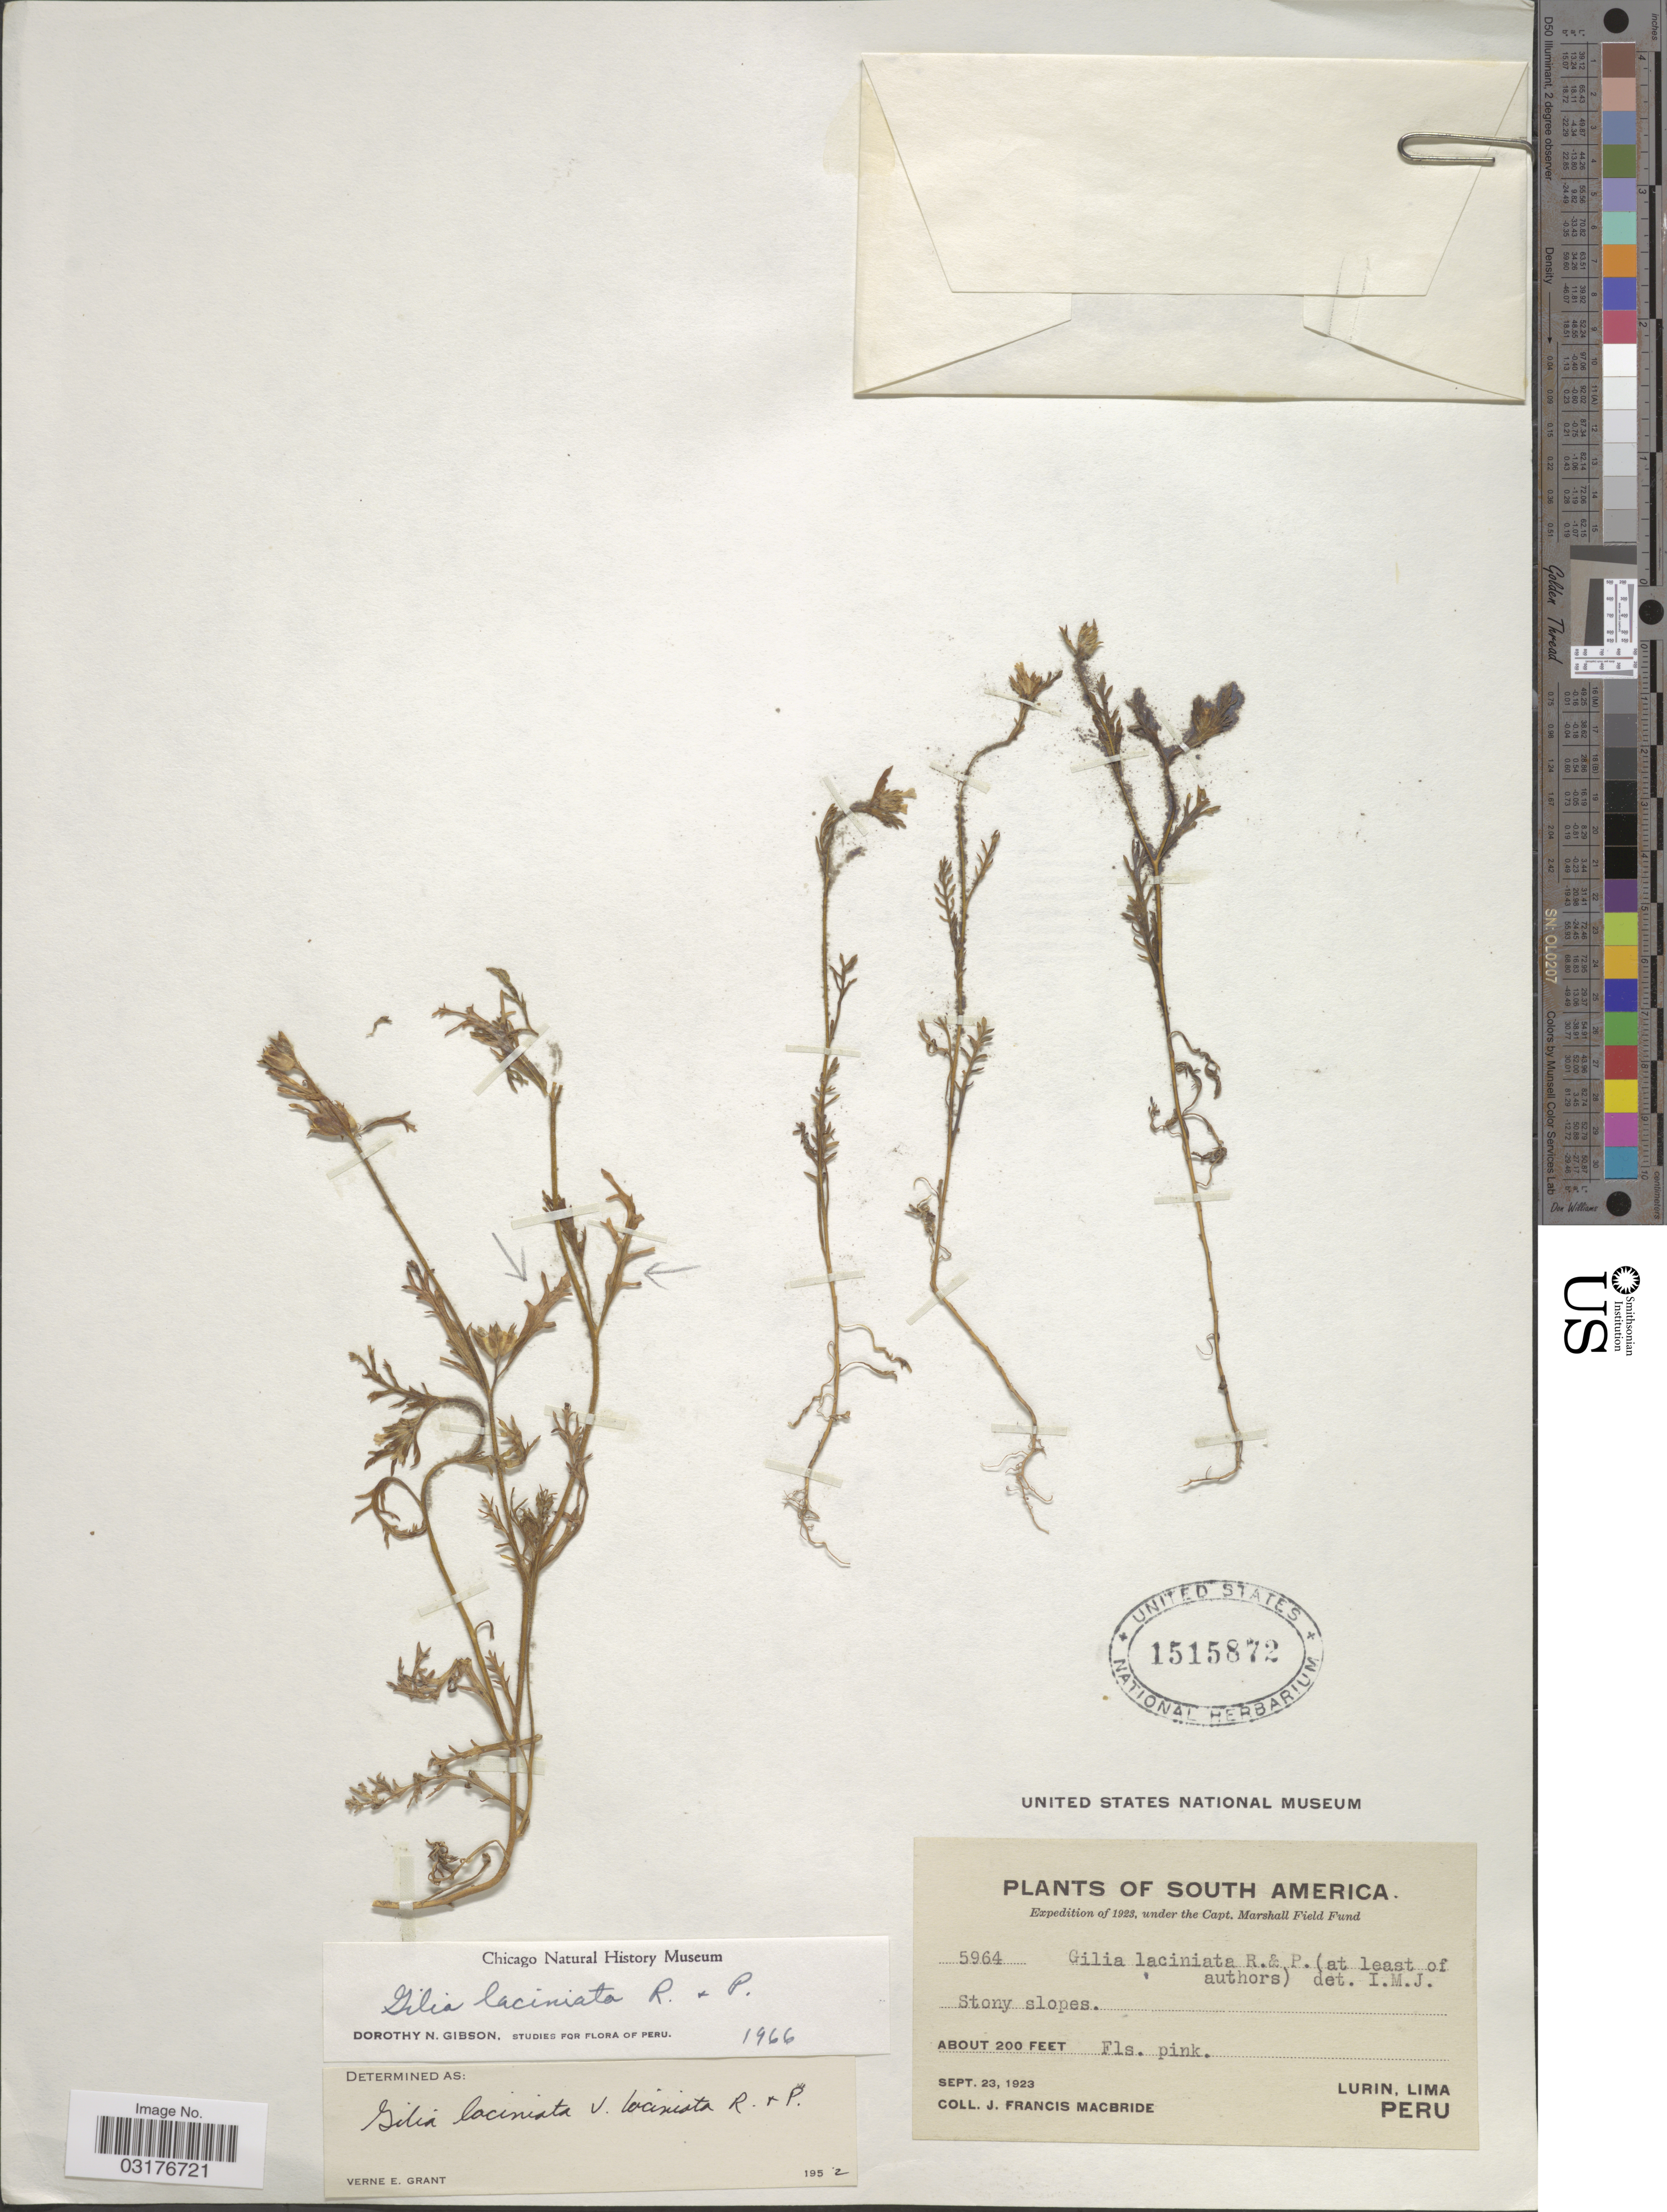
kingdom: Plantae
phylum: Tracheophyta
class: Magnoliopsida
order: Ericales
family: Polemoniaceae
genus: Gilia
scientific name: Gilia laciniata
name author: Ruiz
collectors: J. F. Macbride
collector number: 5964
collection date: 1923-09-23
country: Peru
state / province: Lima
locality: Lurin.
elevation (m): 61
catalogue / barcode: US 1515872